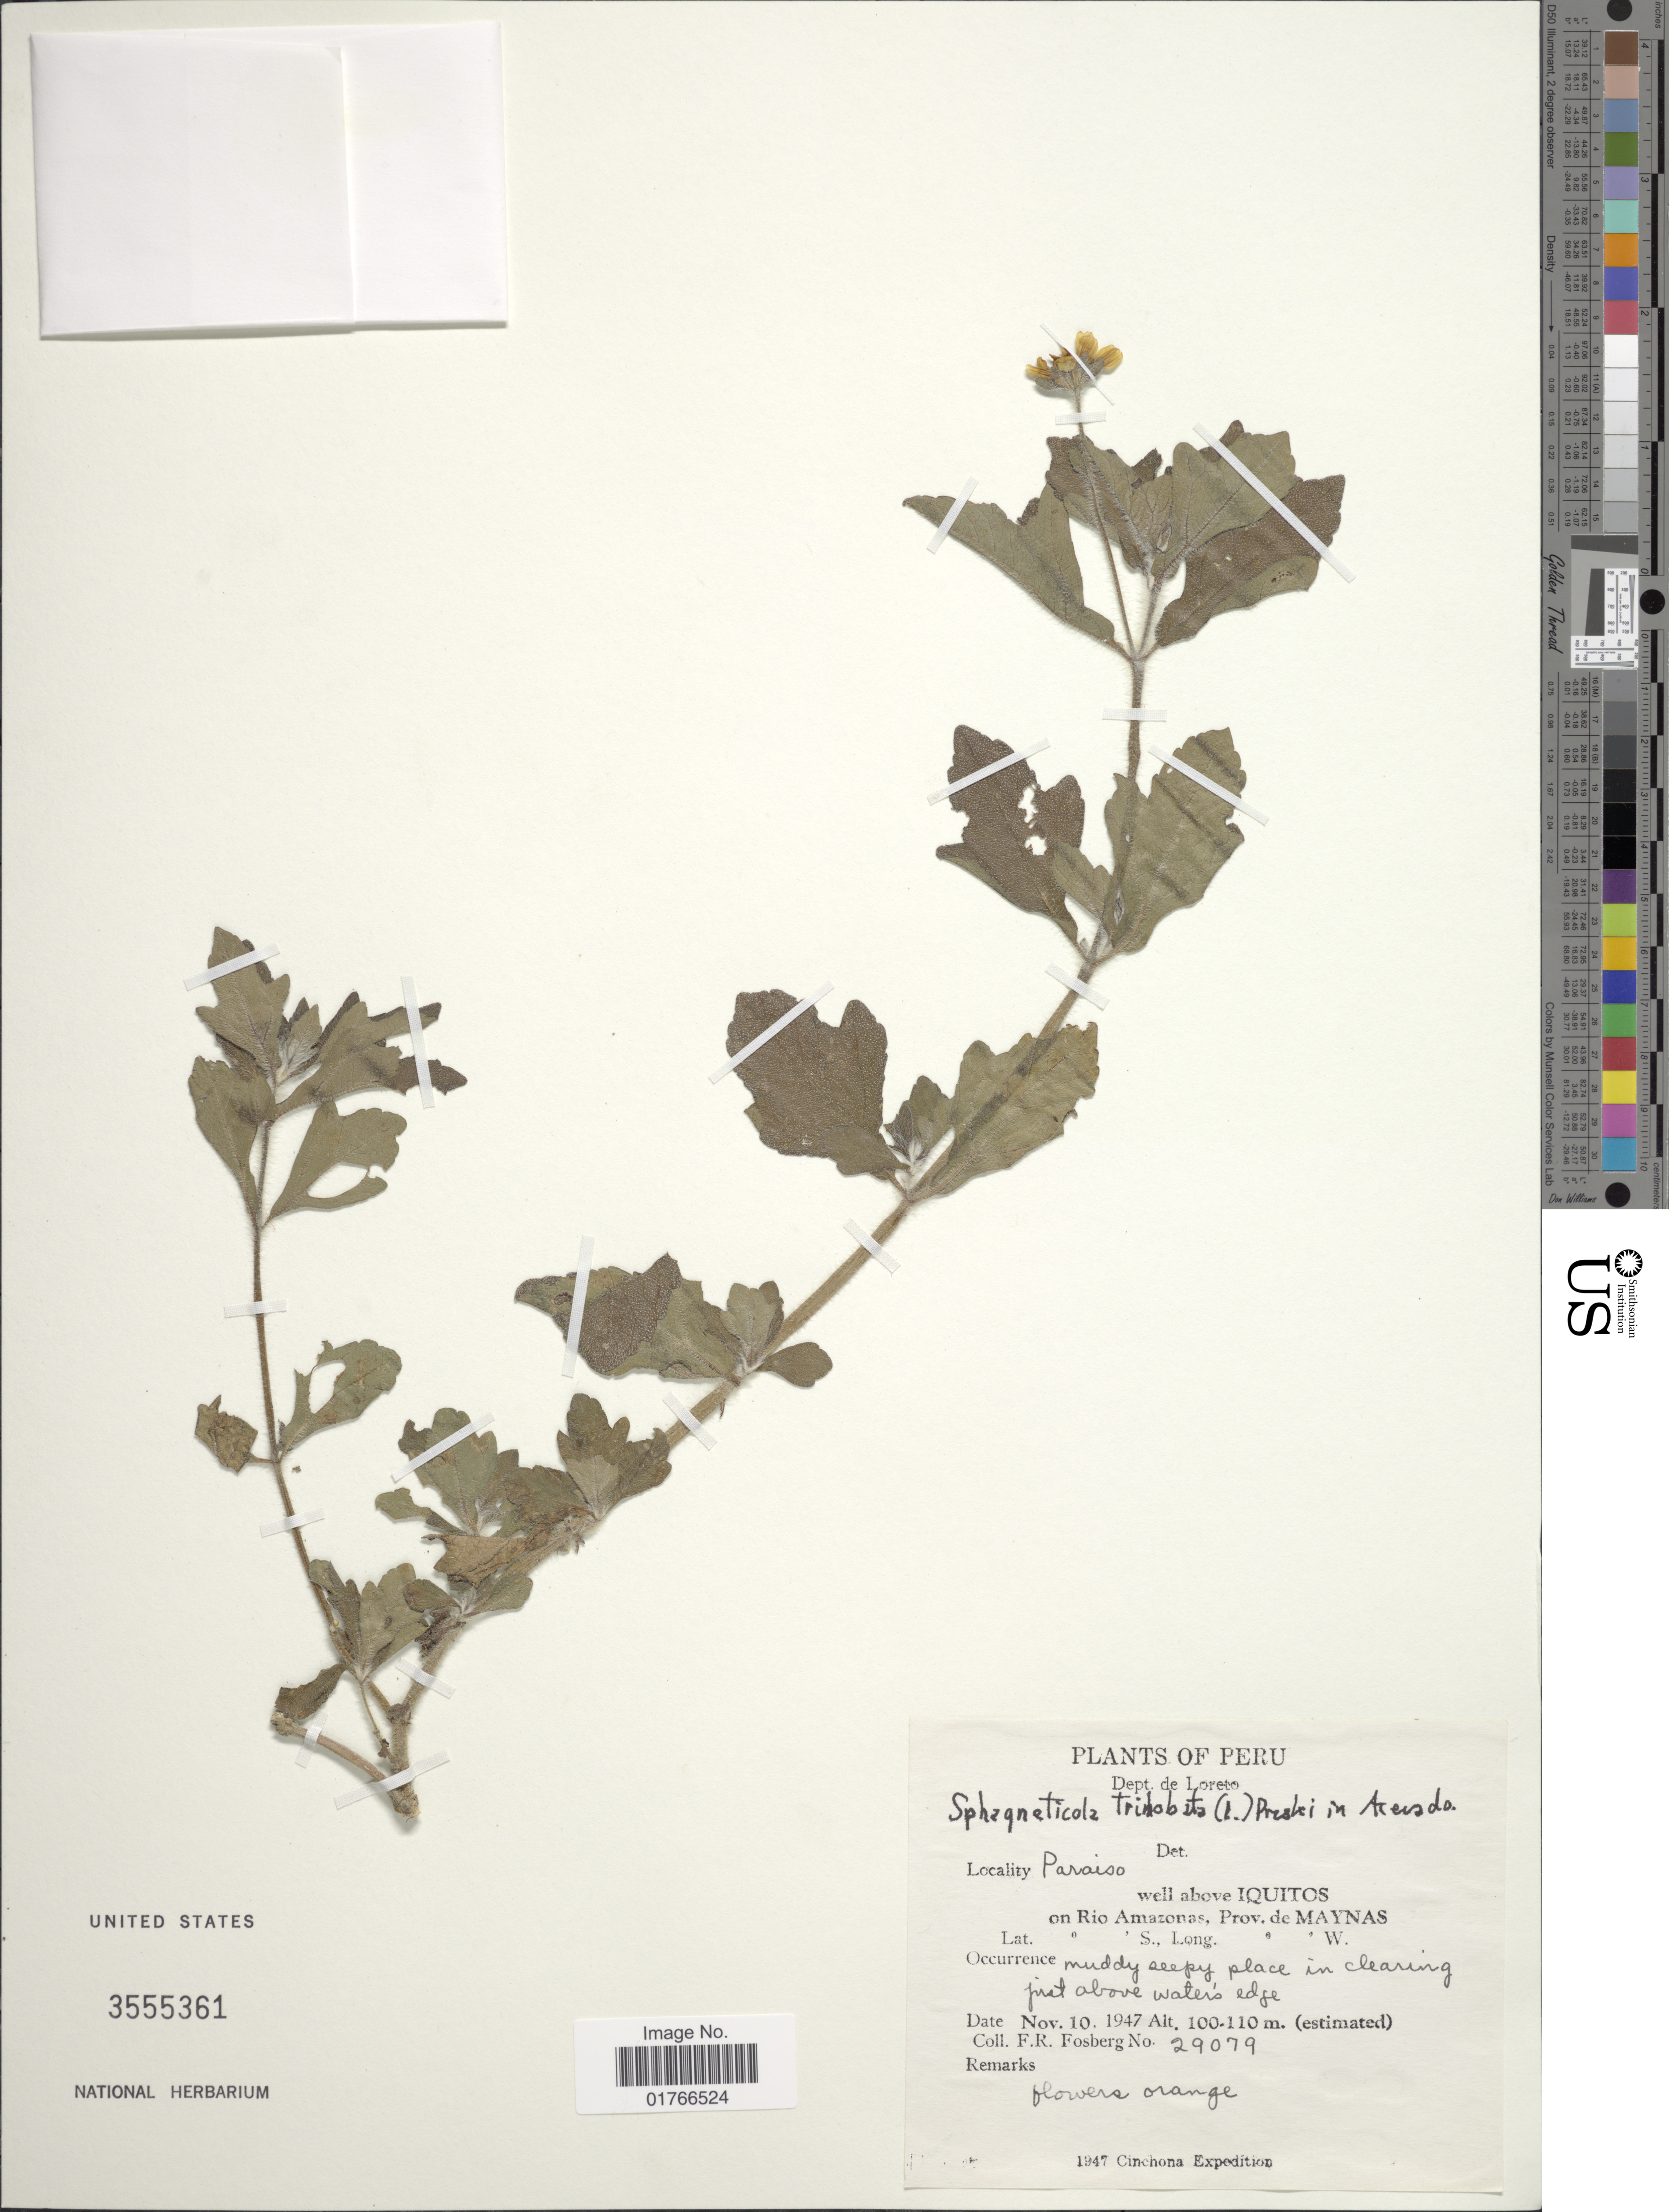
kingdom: Plantae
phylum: Tracheophyta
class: Magnoliopsida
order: Asterales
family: Asteraceae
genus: Sphagneticola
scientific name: Sphagneticola trilobata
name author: (L.) Pruski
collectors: F. R. Fosberg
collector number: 29079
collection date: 1947-11-10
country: Peru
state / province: Loreto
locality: Paraiso, well above Iquitos on Rio Amazonas, Pov. de Maynas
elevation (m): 100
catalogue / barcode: US 3555361